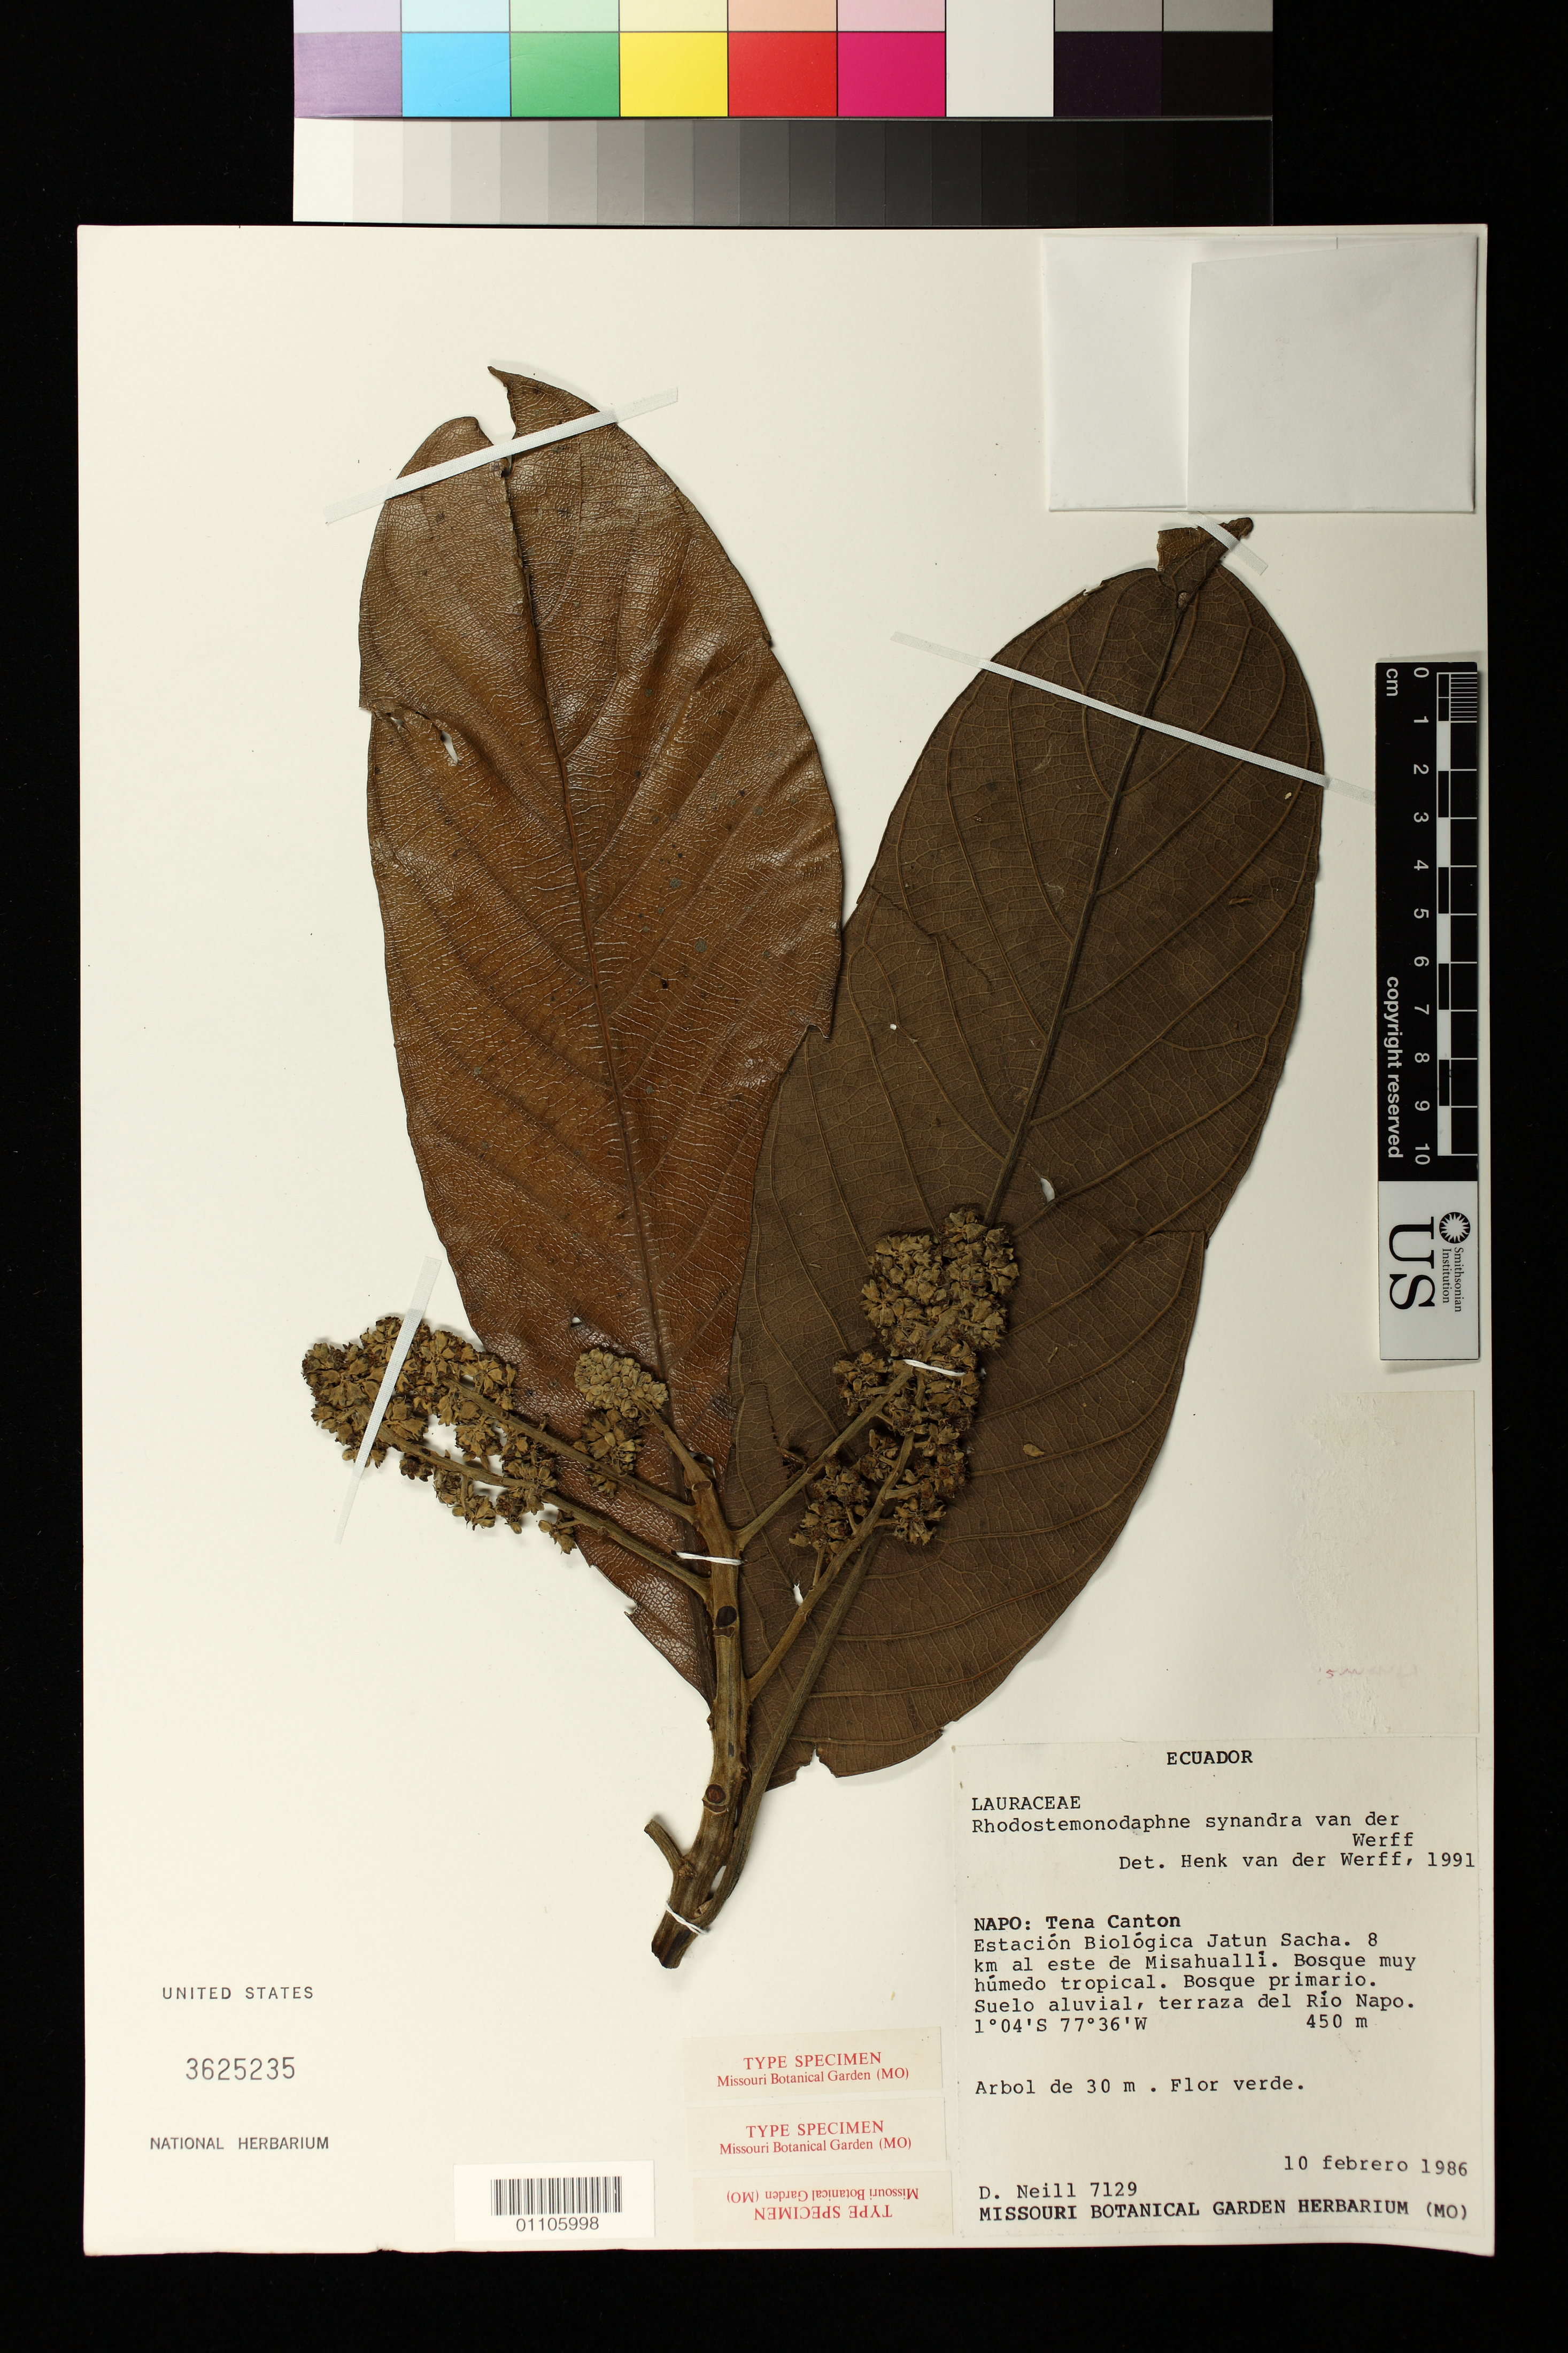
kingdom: Plantae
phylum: Tracheophyta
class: Magnoliopsida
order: Laurales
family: Lauraceae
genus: Rhodostemonodaphne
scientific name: Rhodostemonodaphne synandra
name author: van der Werff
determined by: van der Werff, H., (MO), Missouri Botanical Garden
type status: Isotype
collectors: D. A. Neill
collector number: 7129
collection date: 1986-02-10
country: Ecuador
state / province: Napo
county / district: Tena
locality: Napo: Tena Canton. Estación Biológica Jatun Sacha. 8 km al este de Misahuallí.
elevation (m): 450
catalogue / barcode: US 3625235